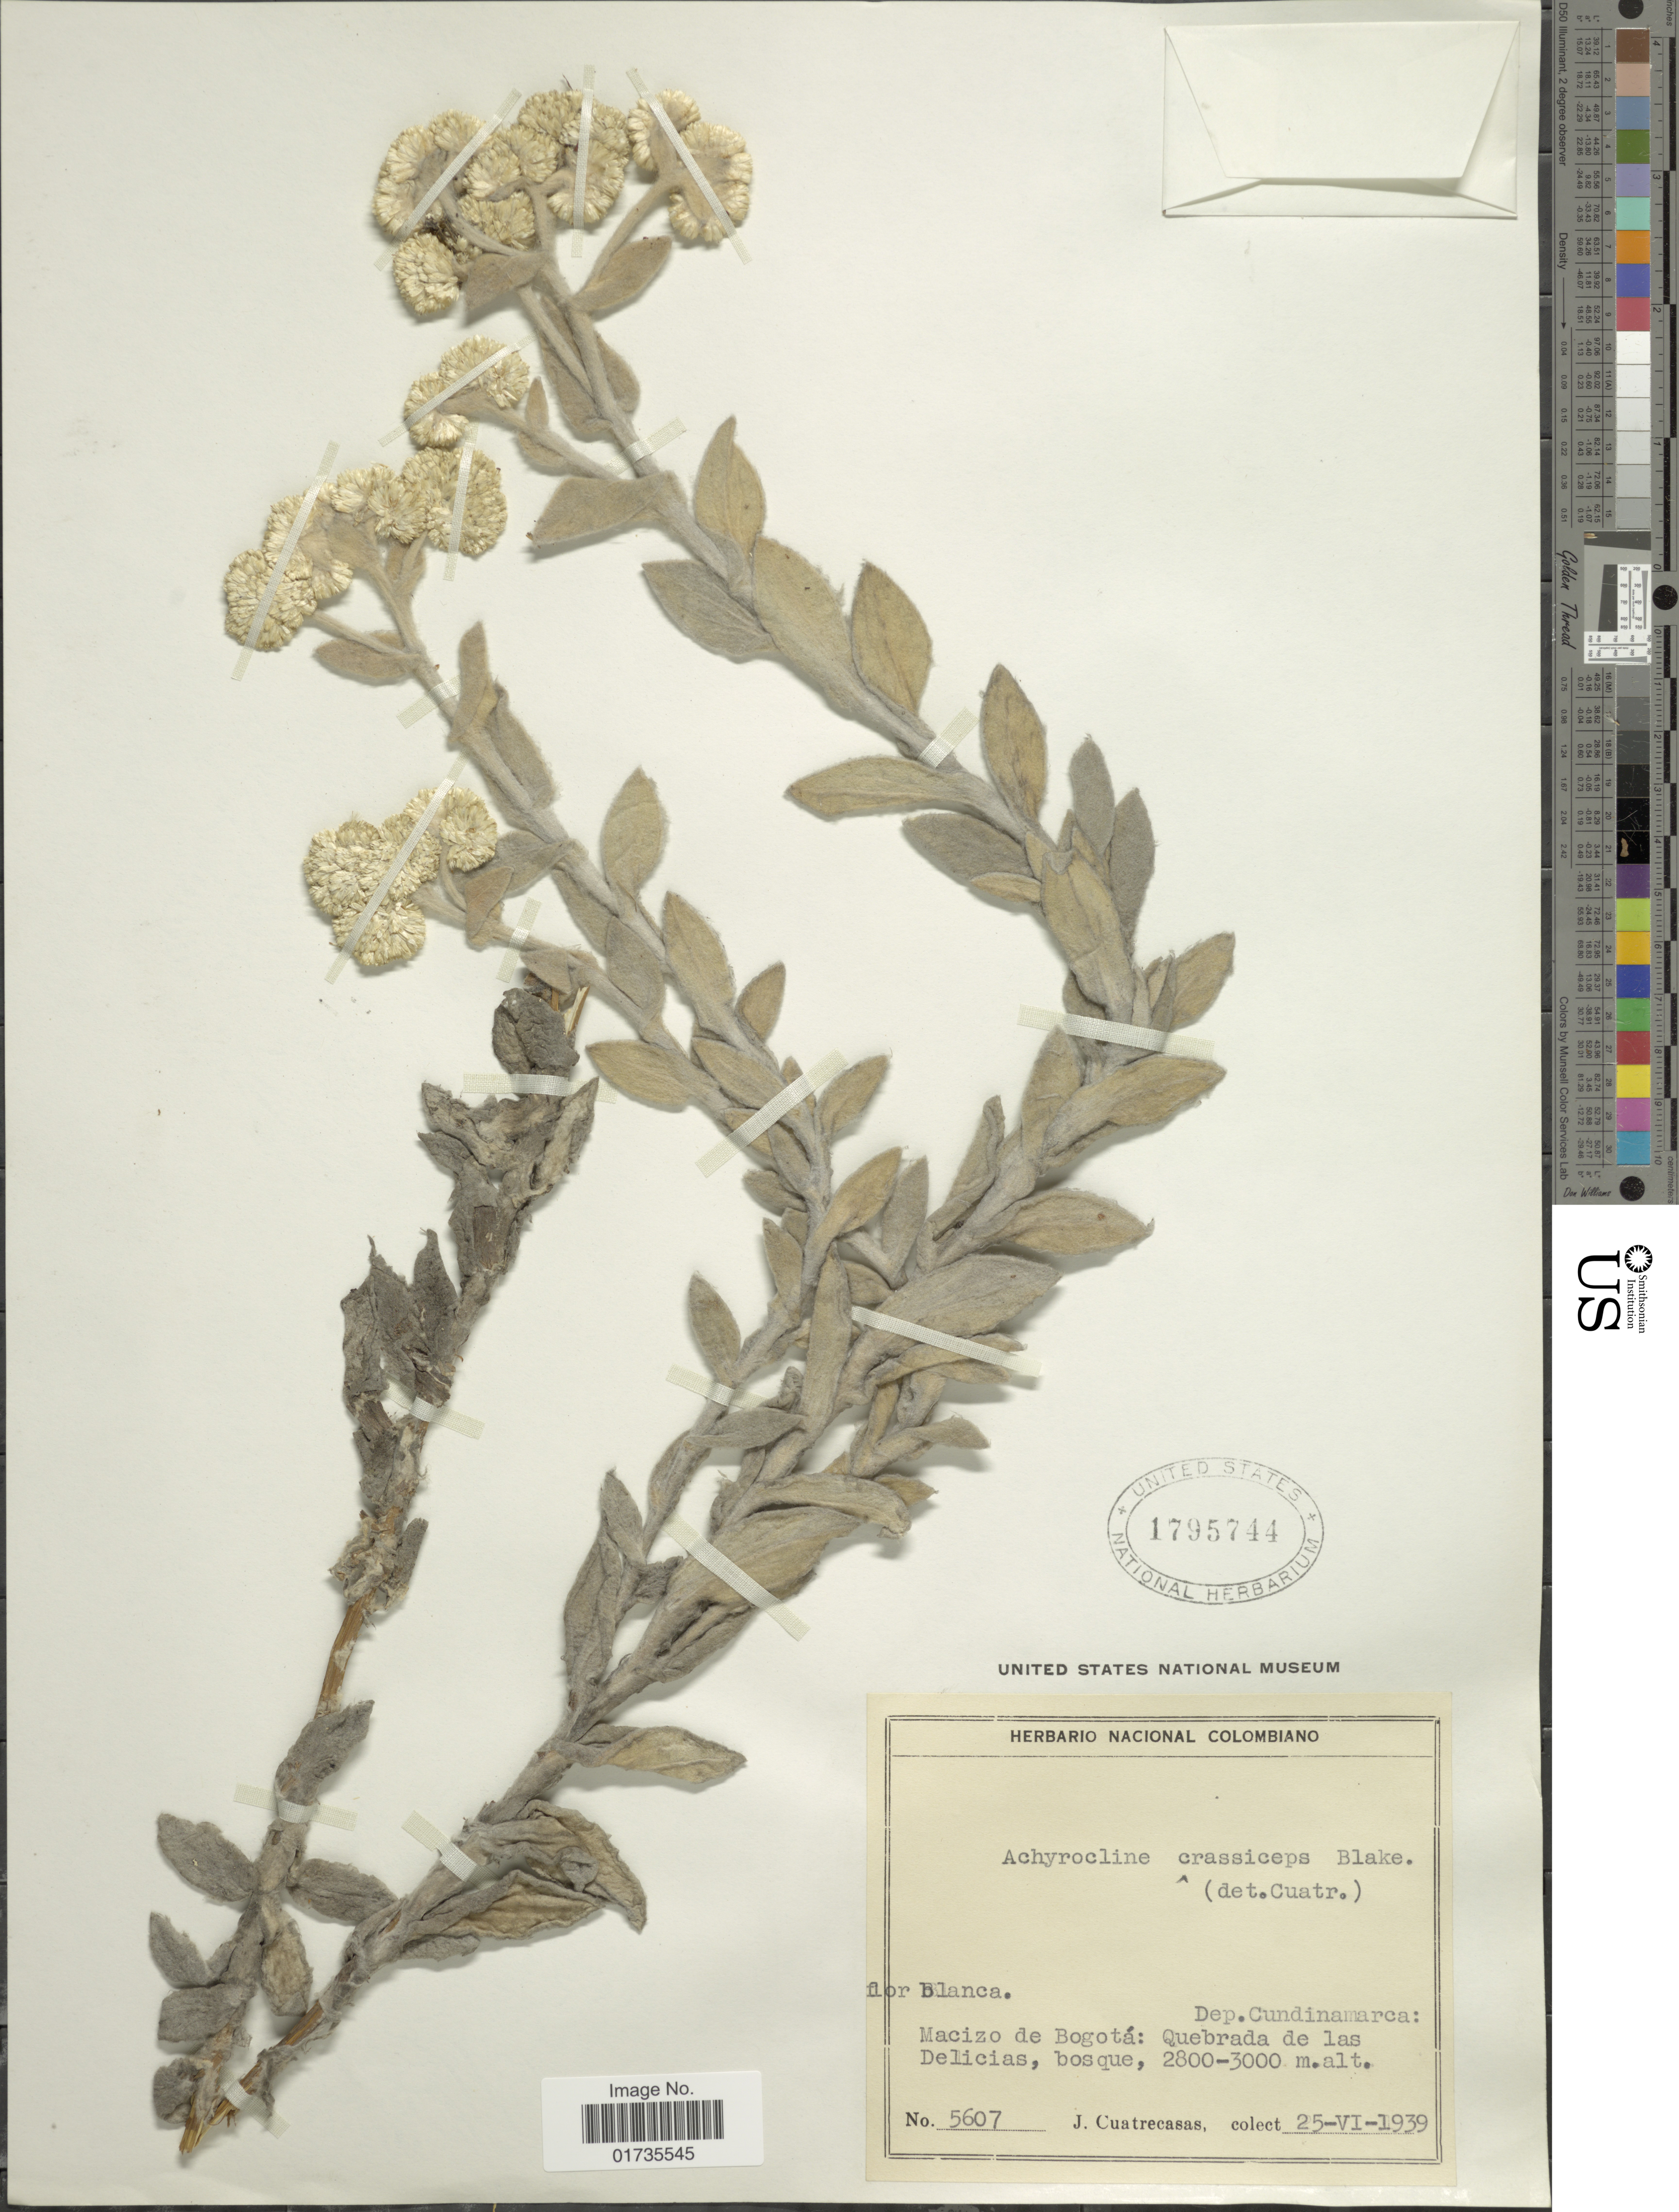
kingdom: Plantae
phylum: Tracheophyta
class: Magnoliopsida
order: Asterales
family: Asteraceae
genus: Achyrocline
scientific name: Achyrocline crassiceps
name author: S.F. Blake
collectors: J. Cuatrecasas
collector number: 5607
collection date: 1939-06-25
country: Colombia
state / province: Cundinamarca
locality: Dep. Cundinamarca: Macizo de Bogota: Quebrada de las Delicias, bosque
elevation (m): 2800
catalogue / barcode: US 1795744